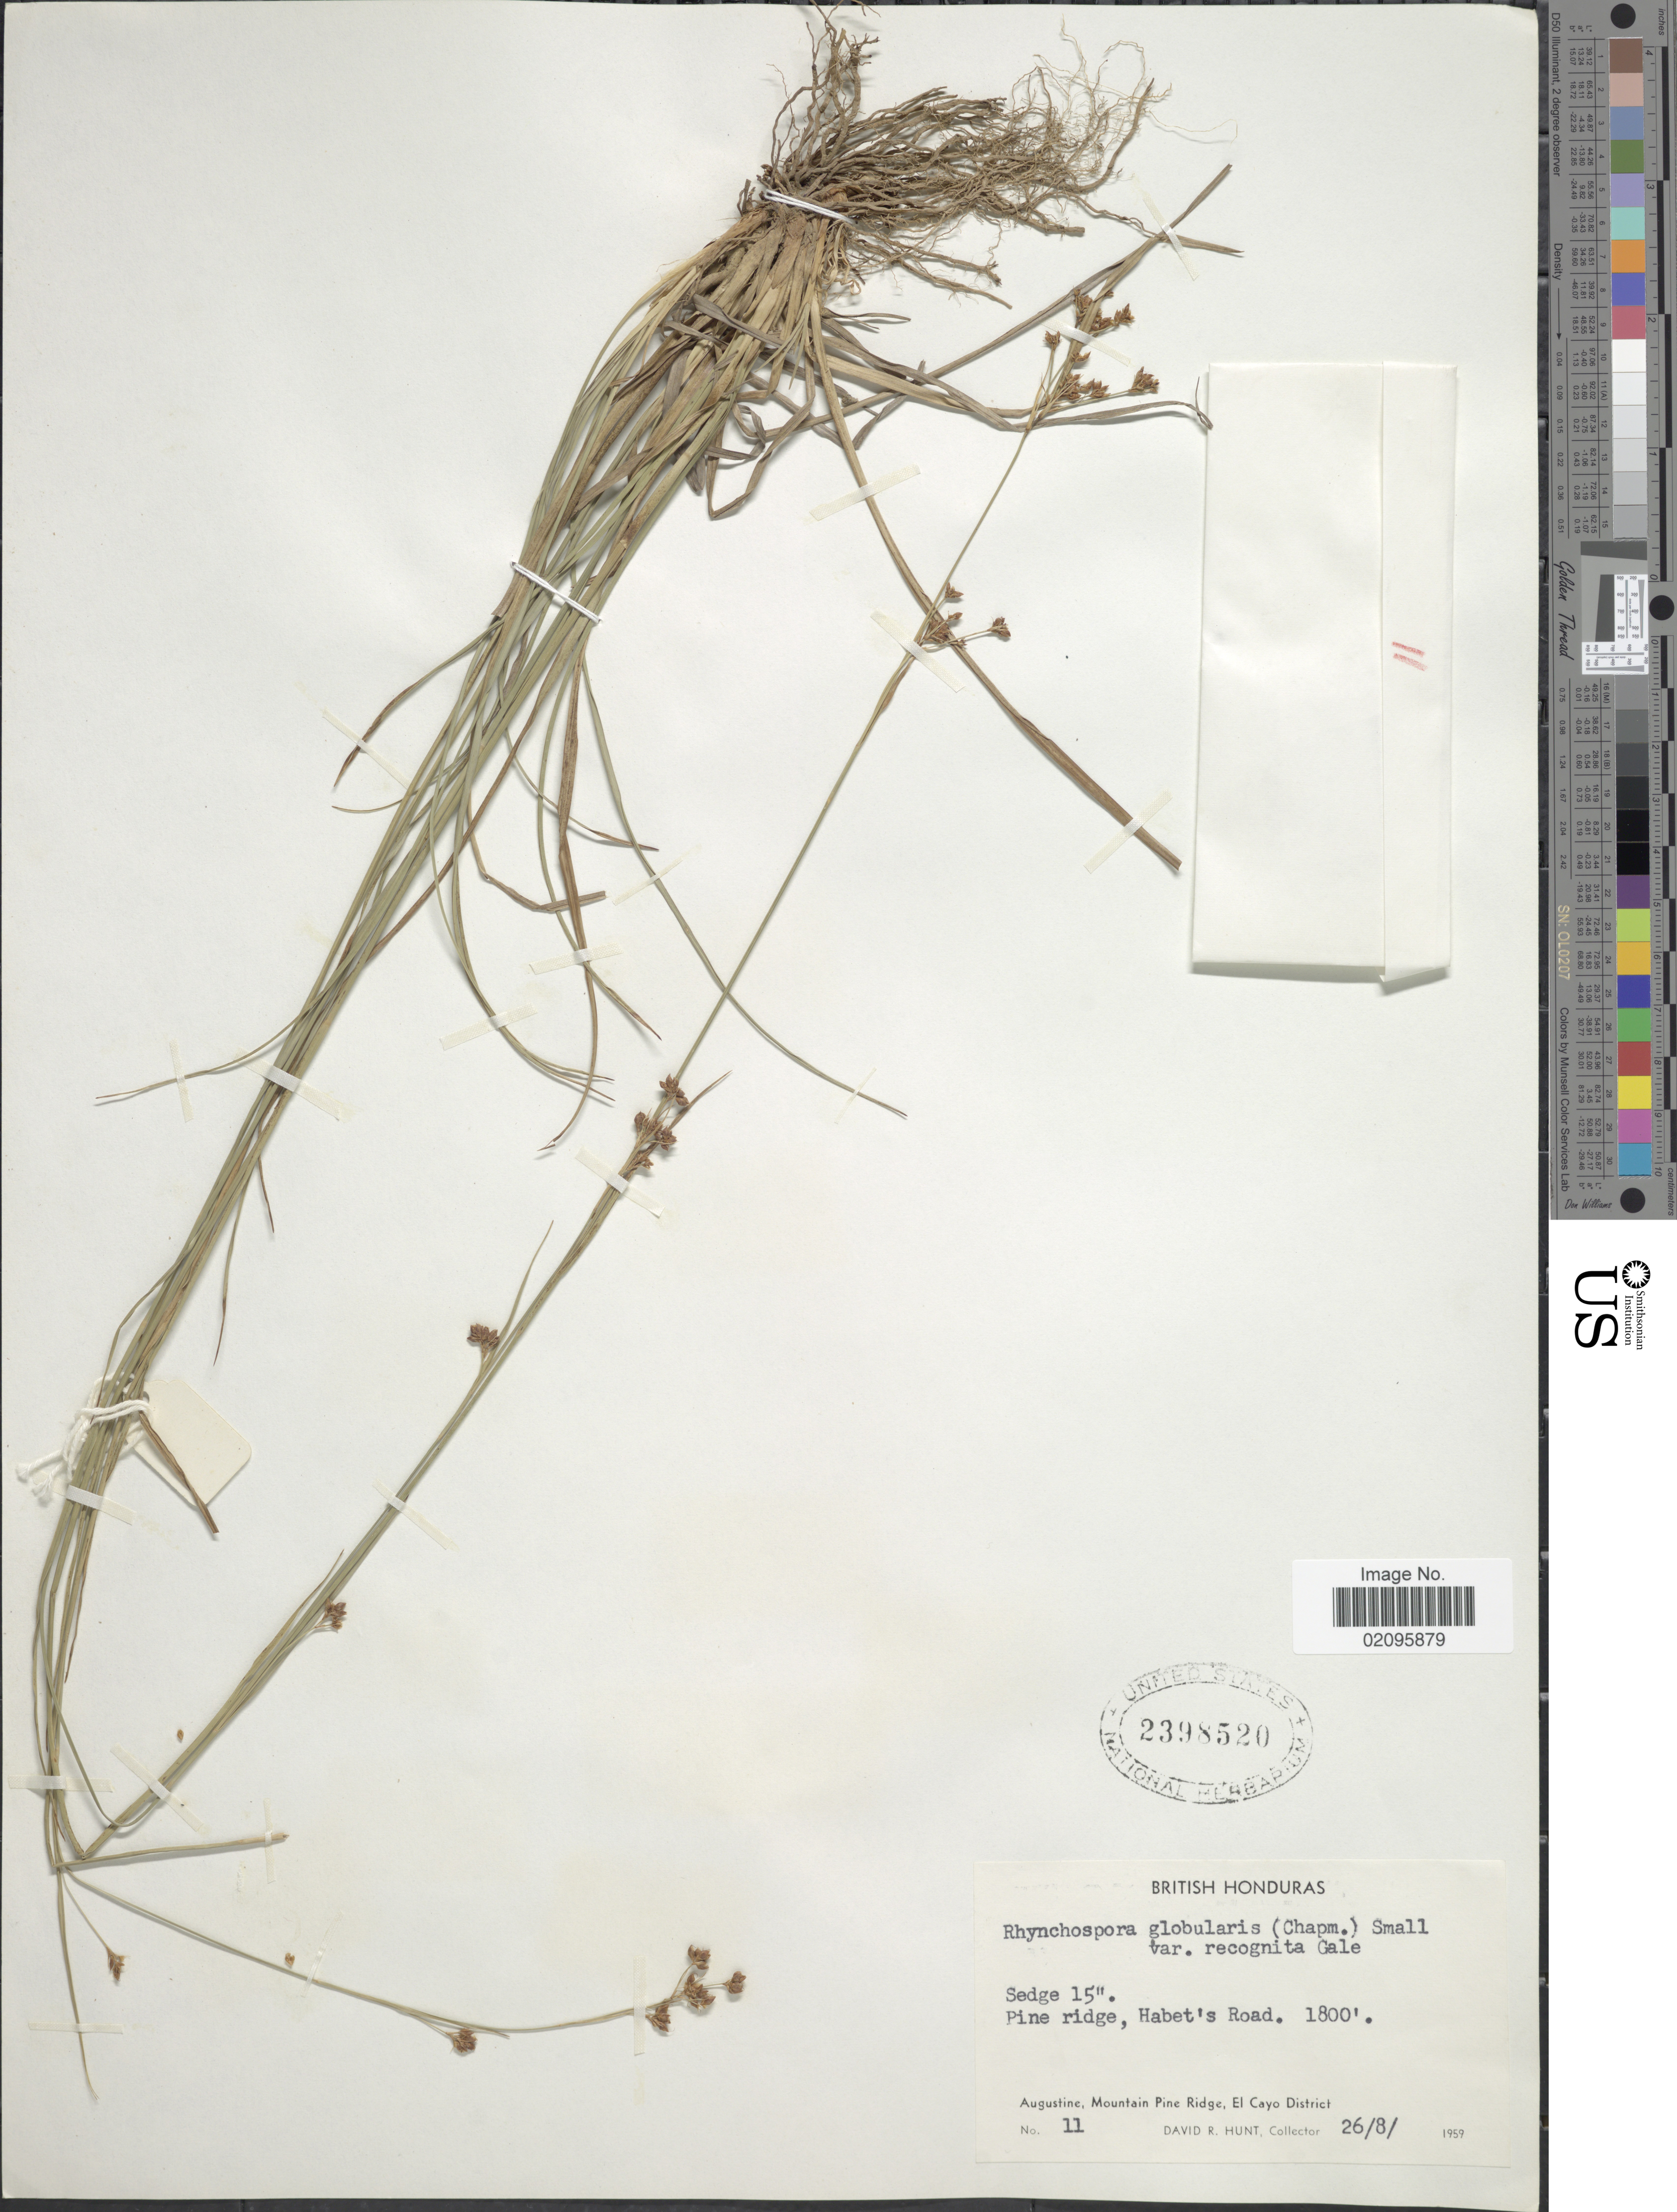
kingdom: Plantae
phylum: Tracheophyta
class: Liliopsida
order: Poales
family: Cyperaceae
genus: Rhynchospora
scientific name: Rhynchospora globularis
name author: (Chapm.) Small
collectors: D. R. Hunt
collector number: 11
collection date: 1959-08-26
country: Belize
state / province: Cayo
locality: Pine ridge, Habet's Road, Augustine, Mountain Pine Ridge, El Cayo District, British Honduras.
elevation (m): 549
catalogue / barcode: US 2398520